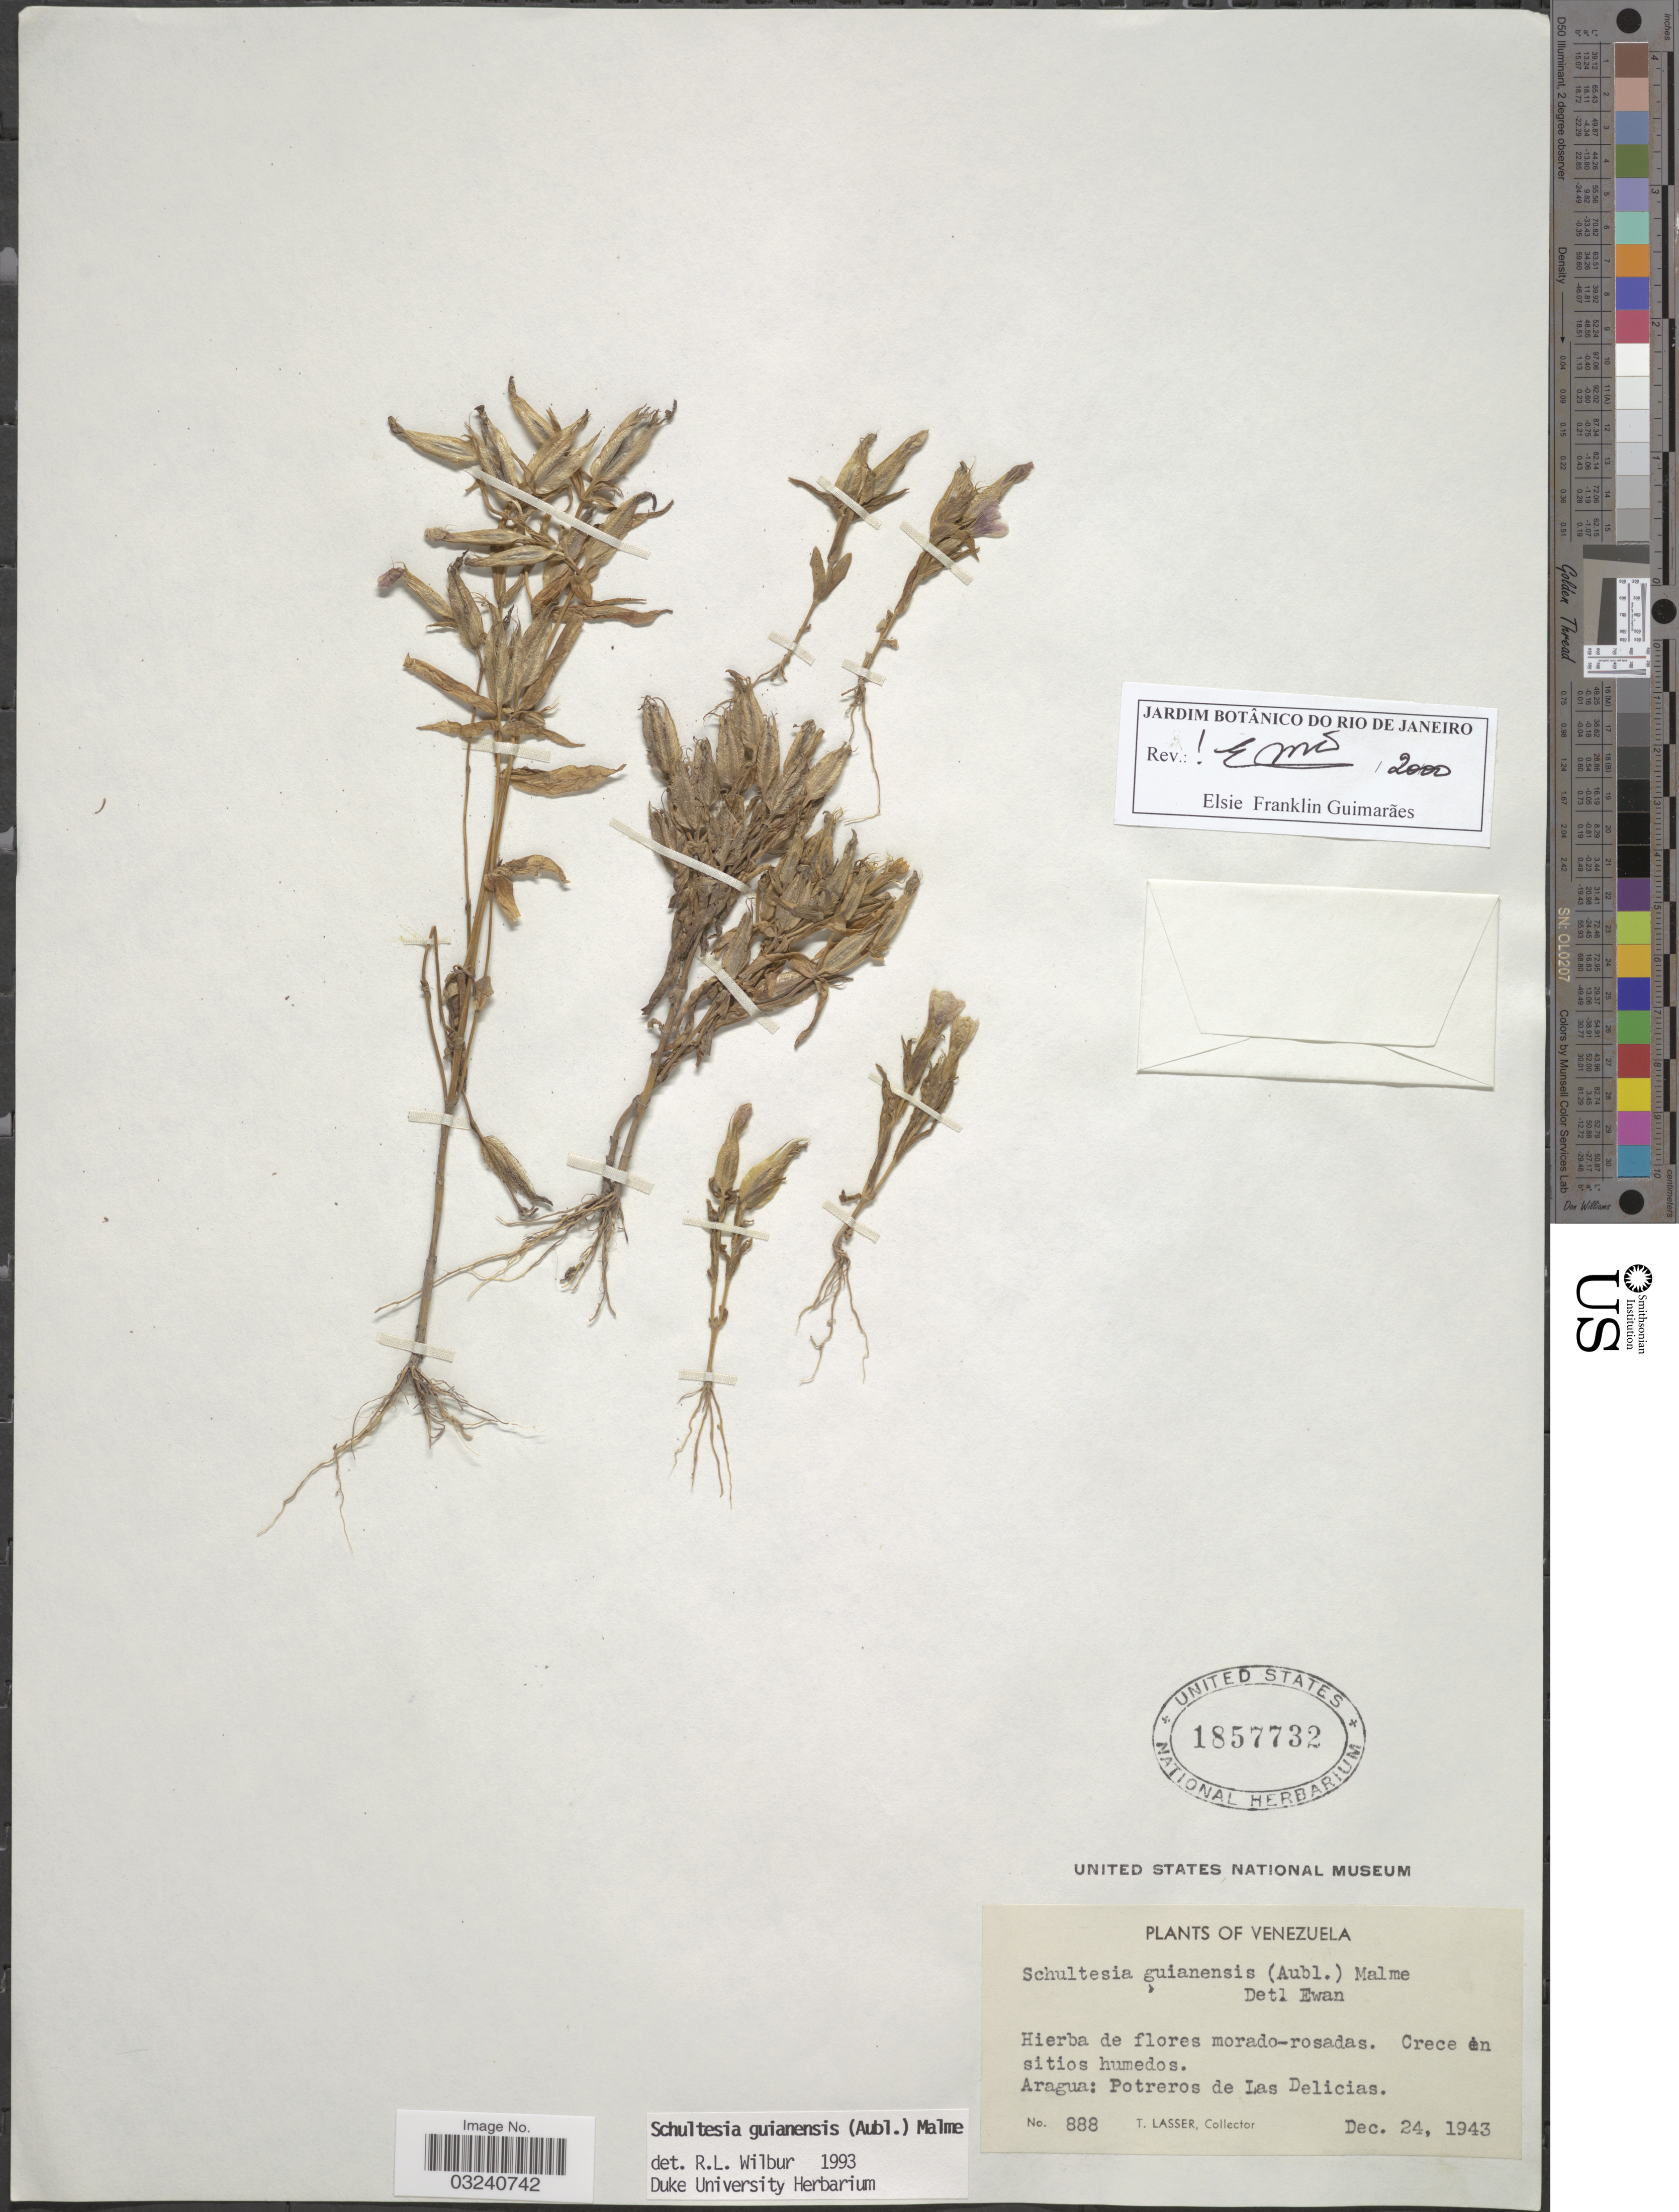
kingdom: Plantae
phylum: Tracheophyta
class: Magnoliopsida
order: Gentianales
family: Gentianaceae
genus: Schultesia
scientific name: Schultesia guianensis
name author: (Aubl.) Malme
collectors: T. Lasser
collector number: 888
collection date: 1943-12-24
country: Venezuela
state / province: Aragua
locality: Potreros de Las Delicias.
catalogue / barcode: US 1857732